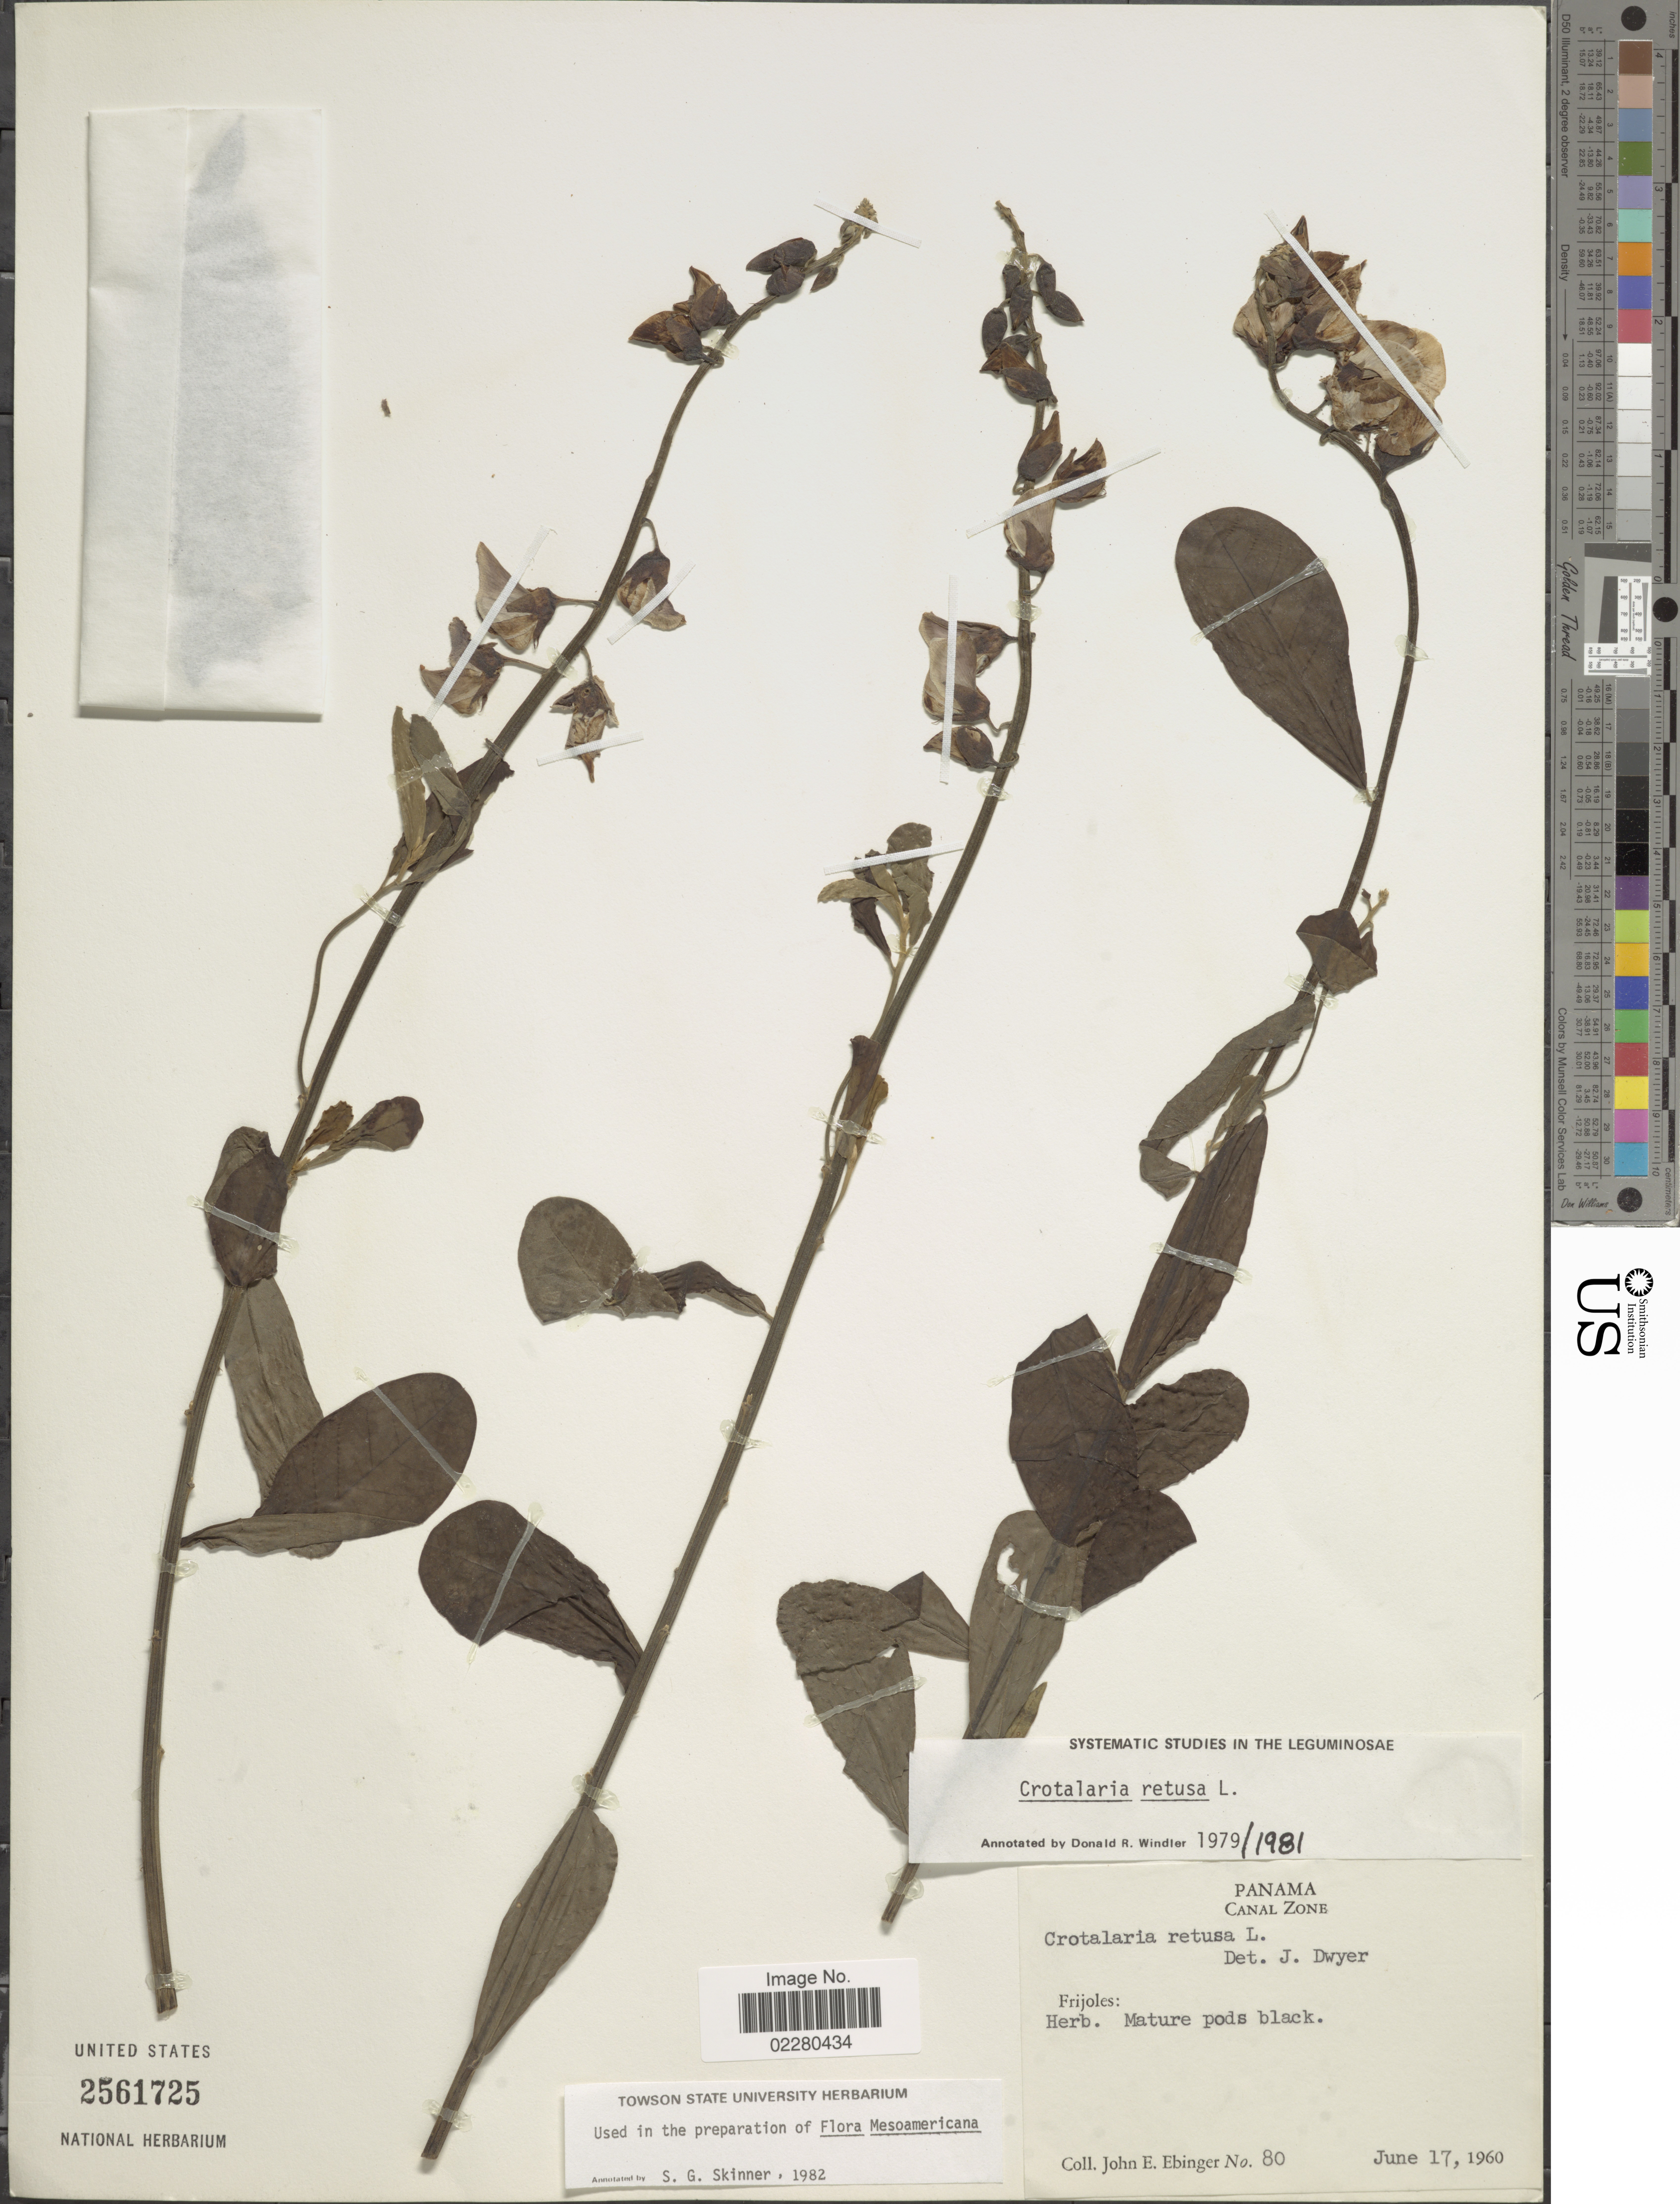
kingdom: Plantae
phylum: Tracheophyta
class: Magnoliopsida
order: Fabales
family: Fabaceae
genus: Crotalaria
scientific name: Crotalaria retusa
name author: L.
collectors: J. Ebinger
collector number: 80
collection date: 1960-06-17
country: Panama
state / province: Colón / Panamá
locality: Canal Zone. Frijoles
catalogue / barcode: US 2561725